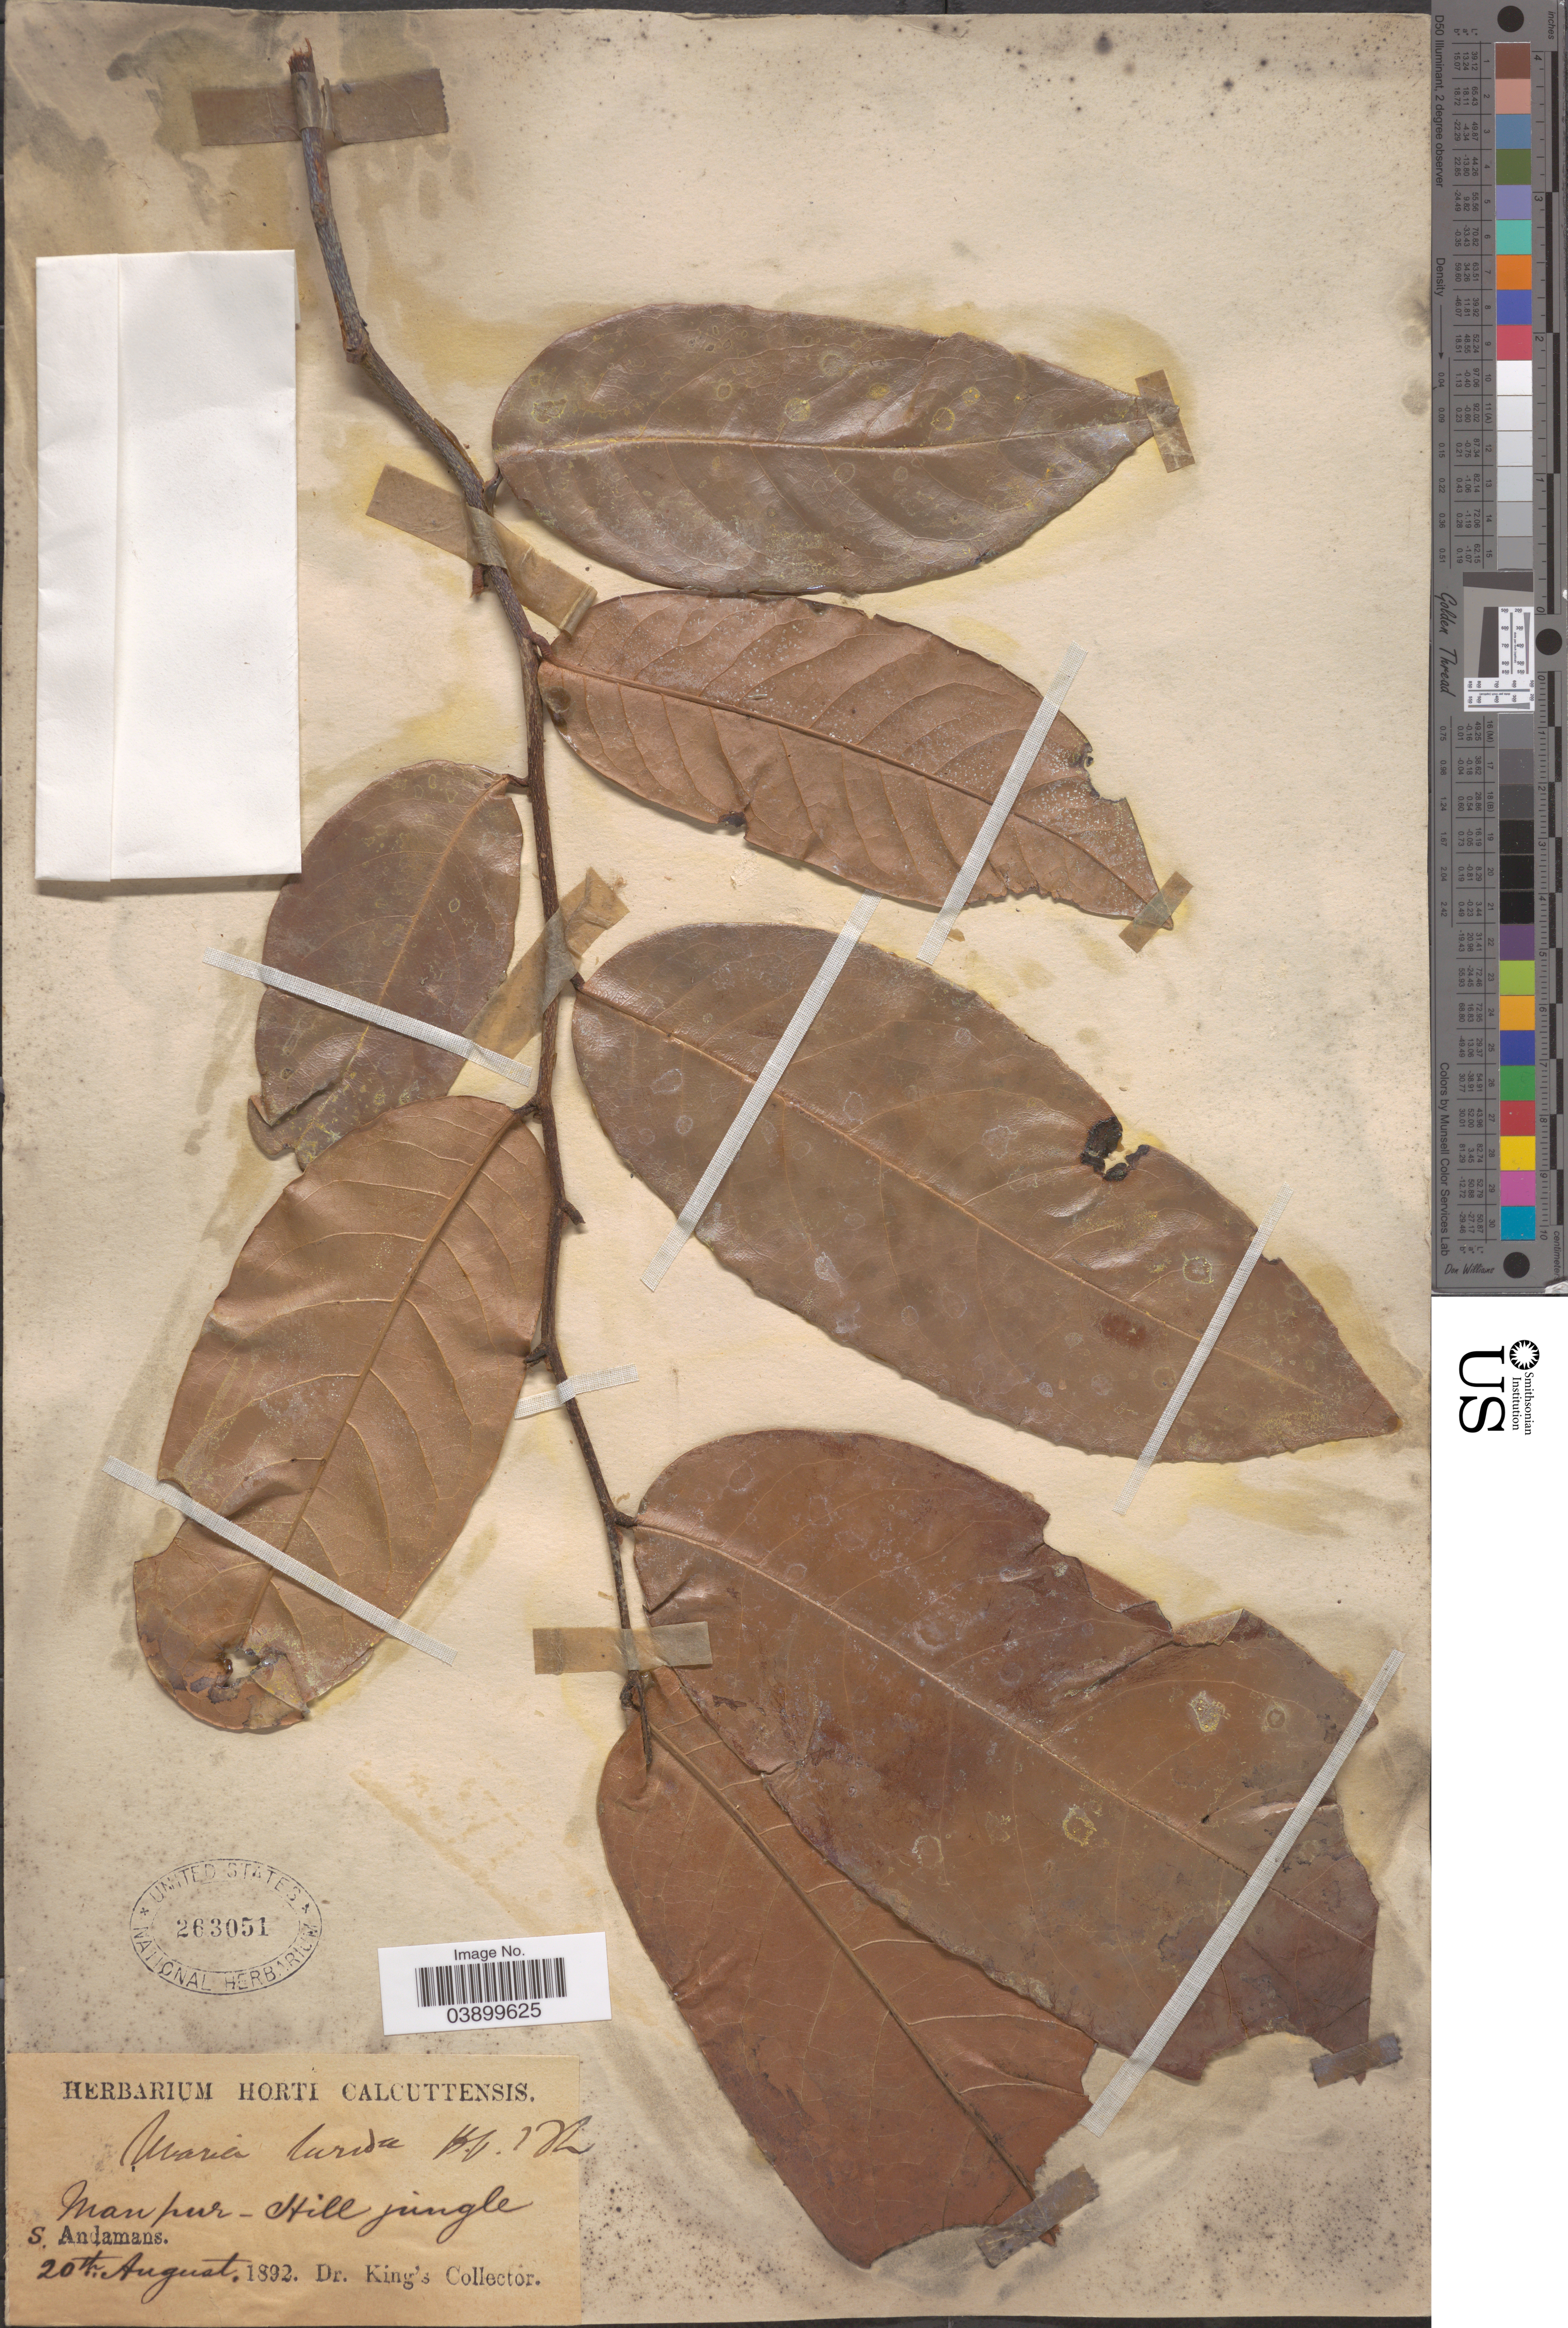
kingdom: Plantae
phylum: Tracheophyta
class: Magnoliopsida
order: Magnoliales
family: Annonaceae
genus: Uvaria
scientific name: Uvaria lurida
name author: Hook. f. & Thomson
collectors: Dr. King's collector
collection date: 1892-08-20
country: India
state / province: Andaman and Nicobar Islands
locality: Manpur-Hill jungle. S. Andamans.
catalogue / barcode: US 263051